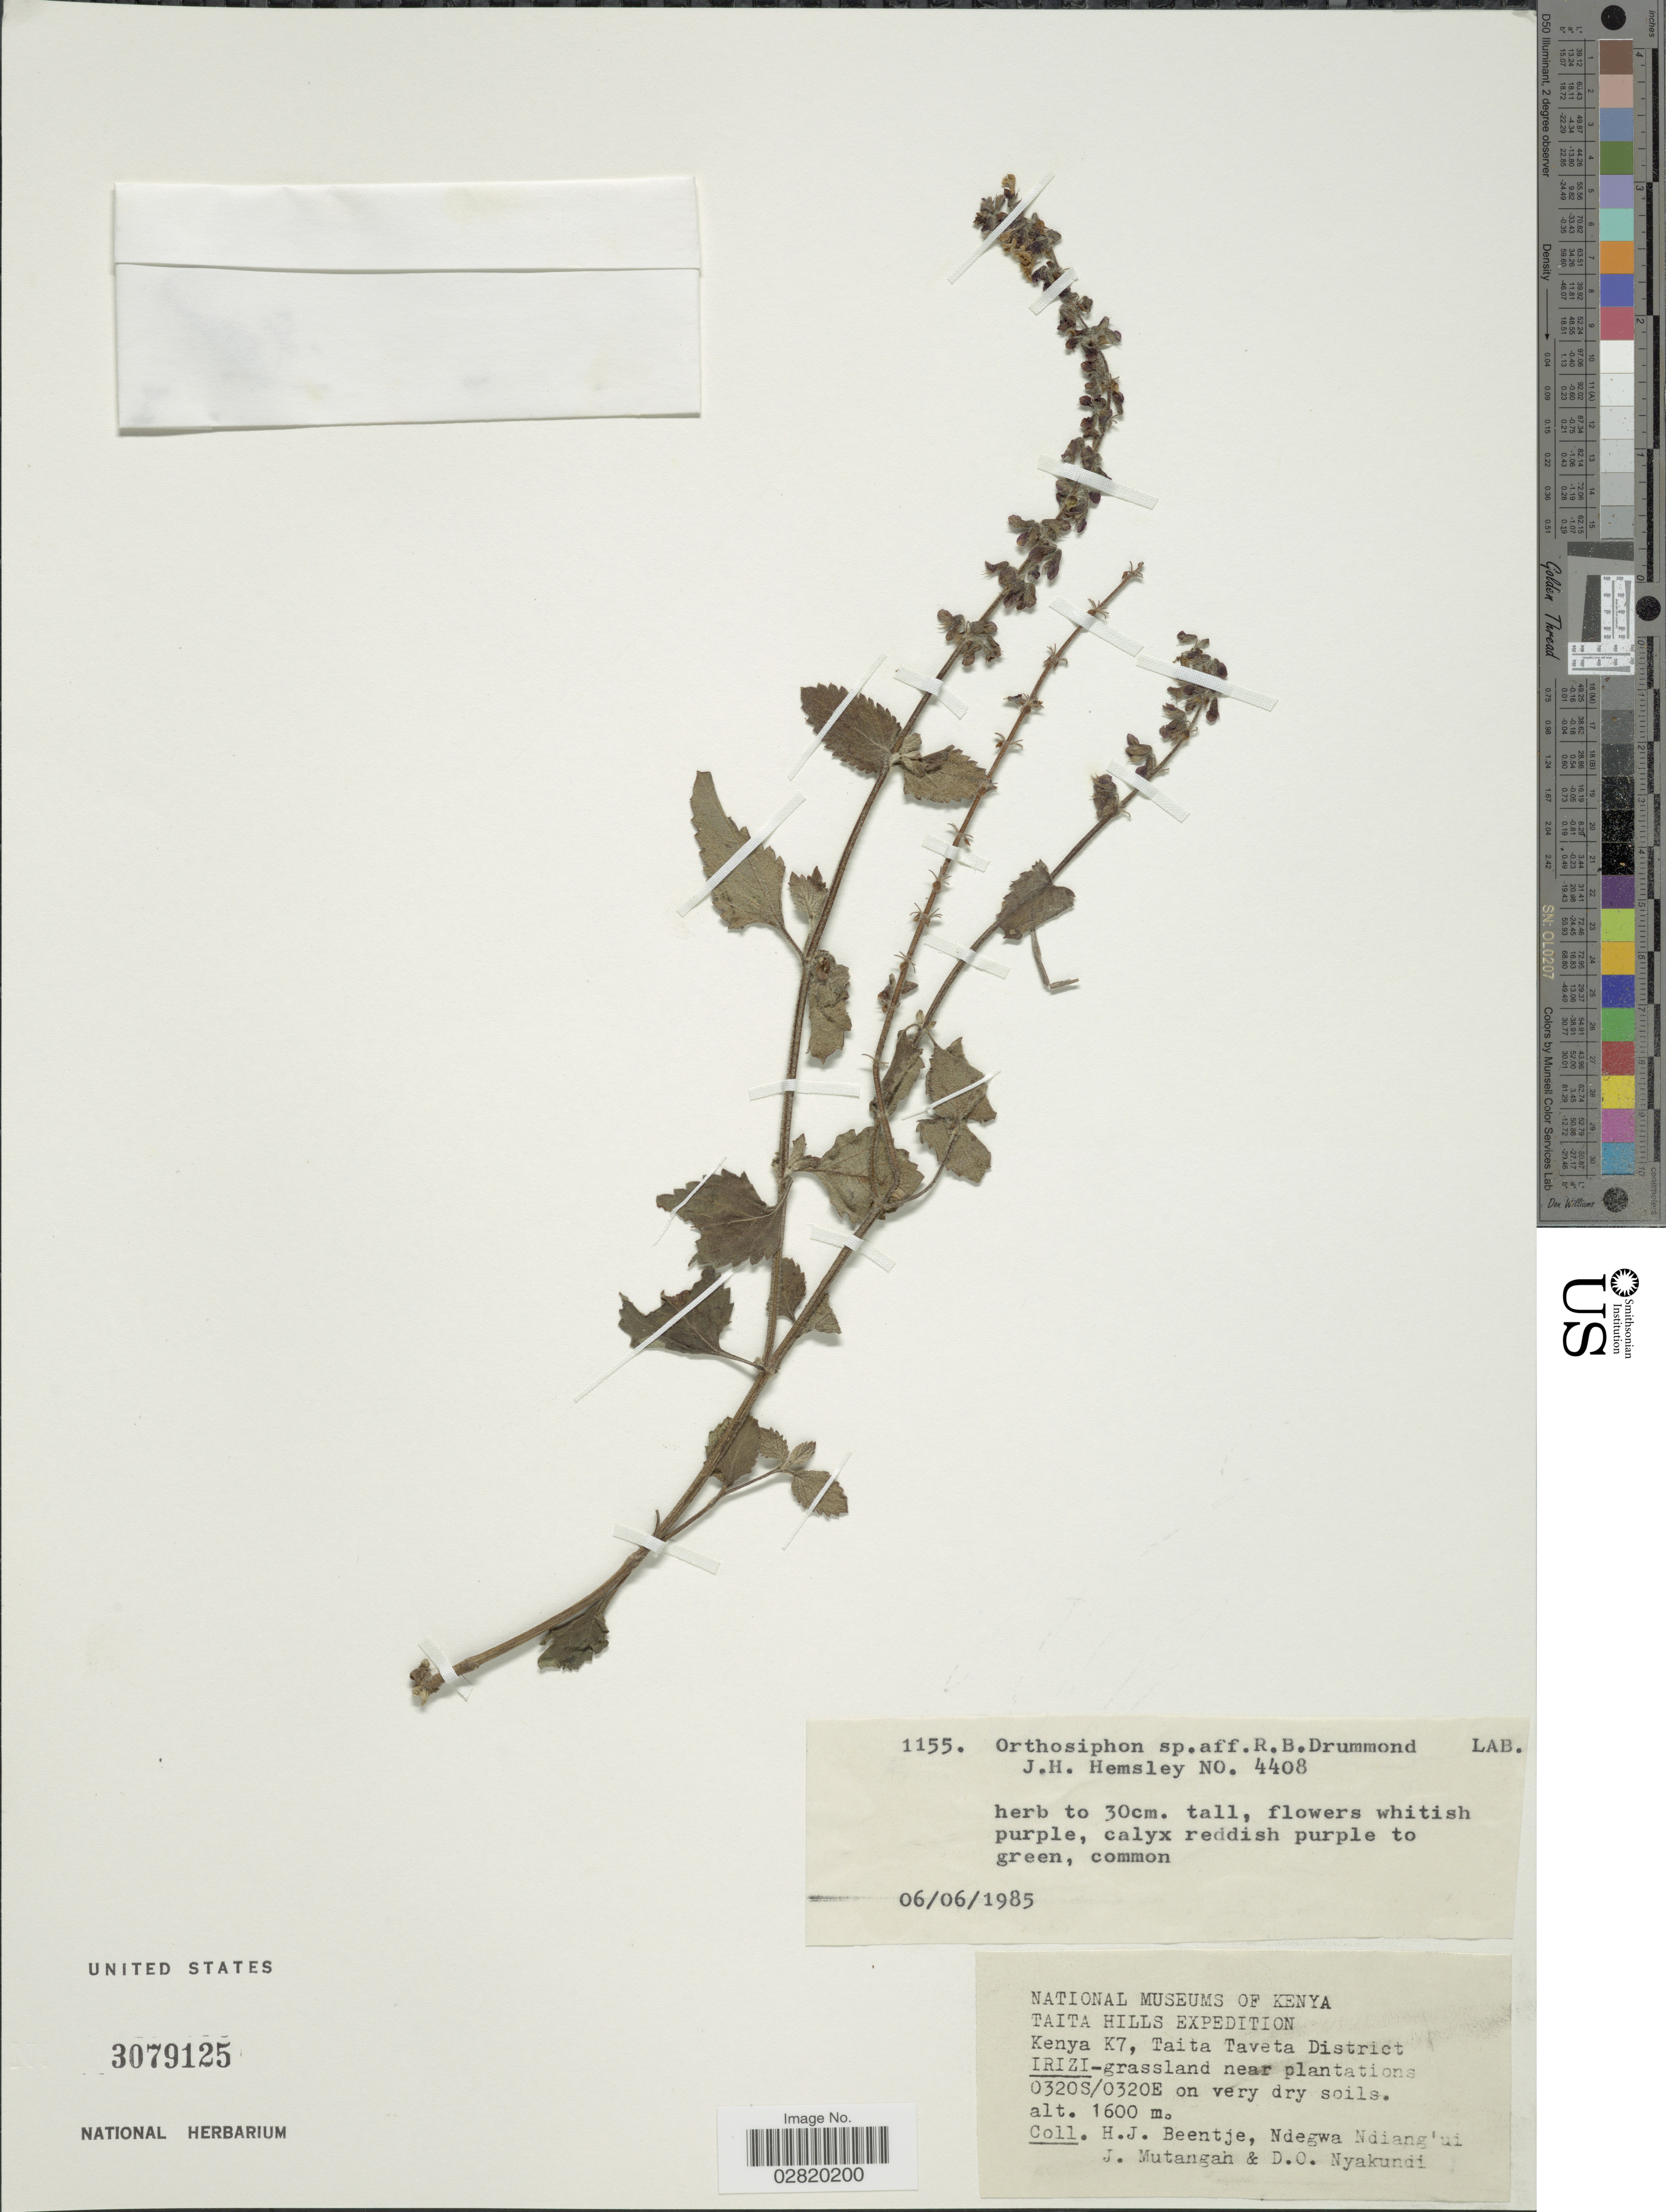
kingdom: Plantae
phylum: Tracheophyta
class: Magnoliopsida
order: Lamiales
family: Lamiaceae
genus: Orthosiphon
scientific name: Orthosiphon sp.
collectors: H. J. Beentje, Ndegwa Ndiang'ui, J. Mutangah & D. Nyakundi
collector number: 4408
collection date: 1985-06-06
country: Kenya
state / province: Taita Taveta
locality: Taita Hills, K7, Taita Taveta District, Irizi-grassland near plantations.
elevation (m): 1600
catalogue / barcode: US 3079125